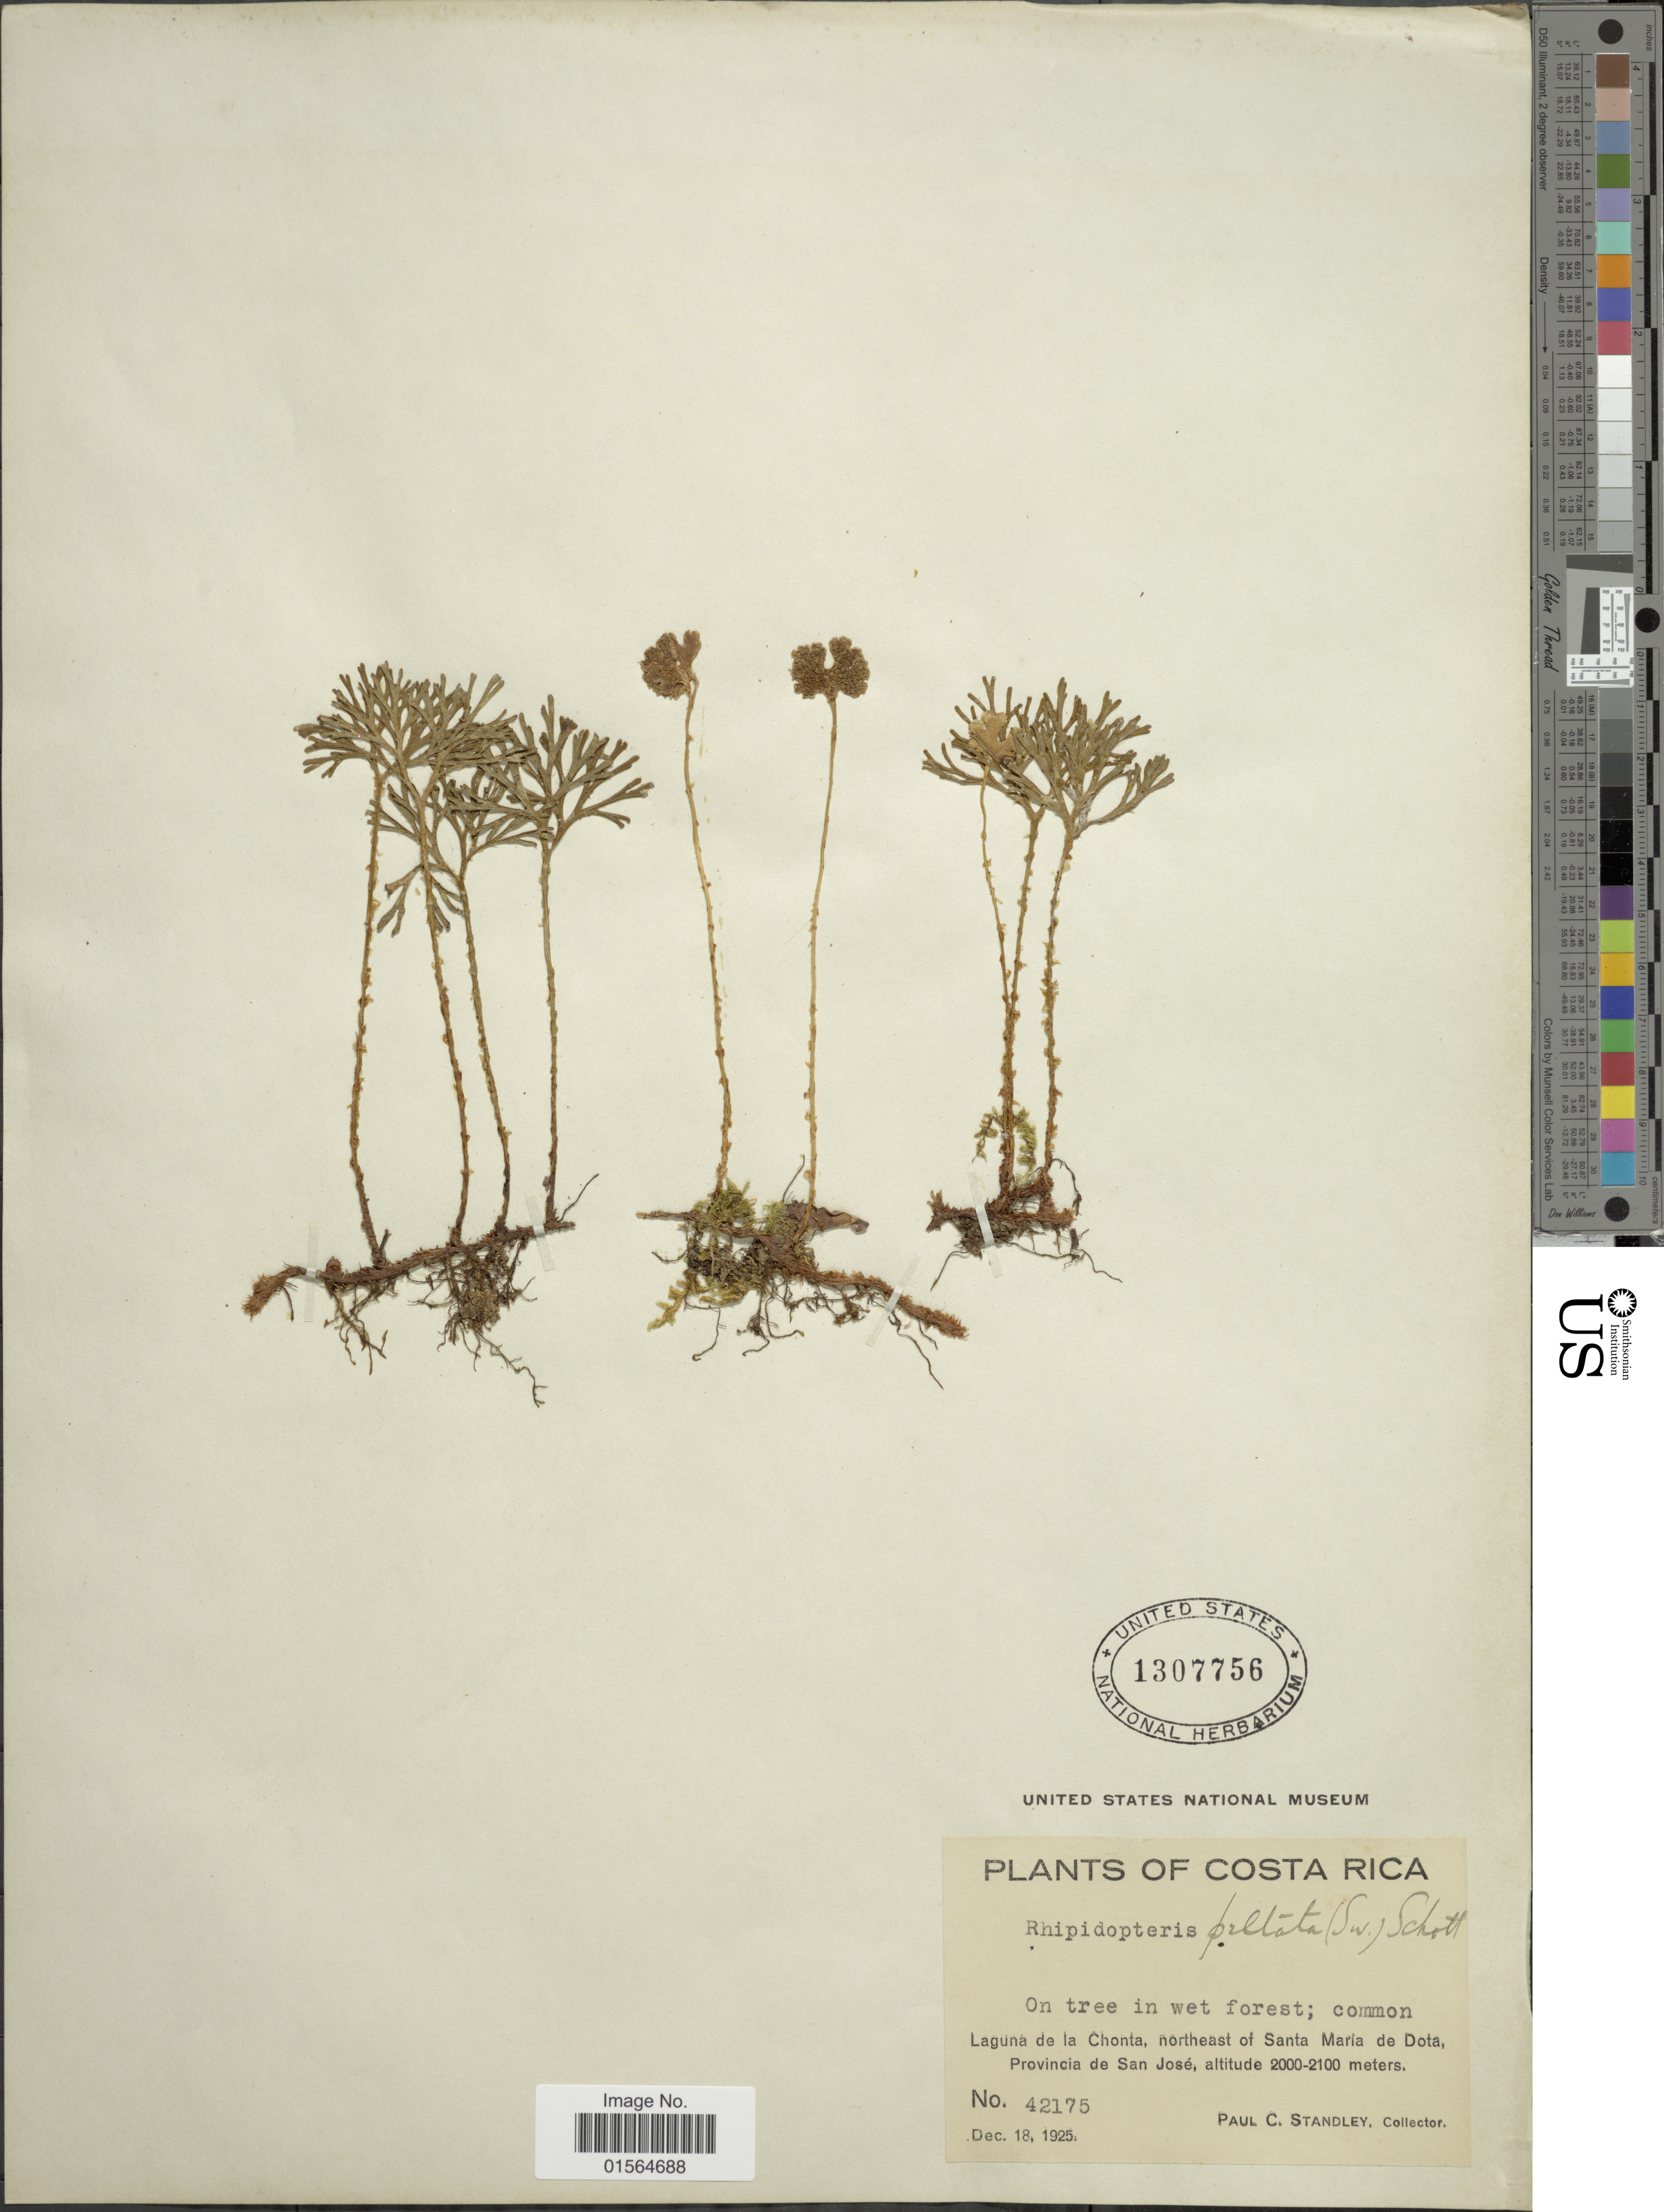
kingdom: Plantae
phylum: Tracheophyta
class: Polypodiopsida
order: Polypodiales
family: Dryopteridaceae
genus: Elaphoglossum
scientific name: Elaphoglossum peltatum f. peltatum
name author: (Sw.) Urb.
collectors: P. C. Standley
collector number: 42175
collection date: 1925-12-18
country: Costa Rica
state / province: San José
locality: Laguna de la Chonta, northeast of Santa Maria de Dota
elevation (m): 2000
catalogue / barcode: US 1307756